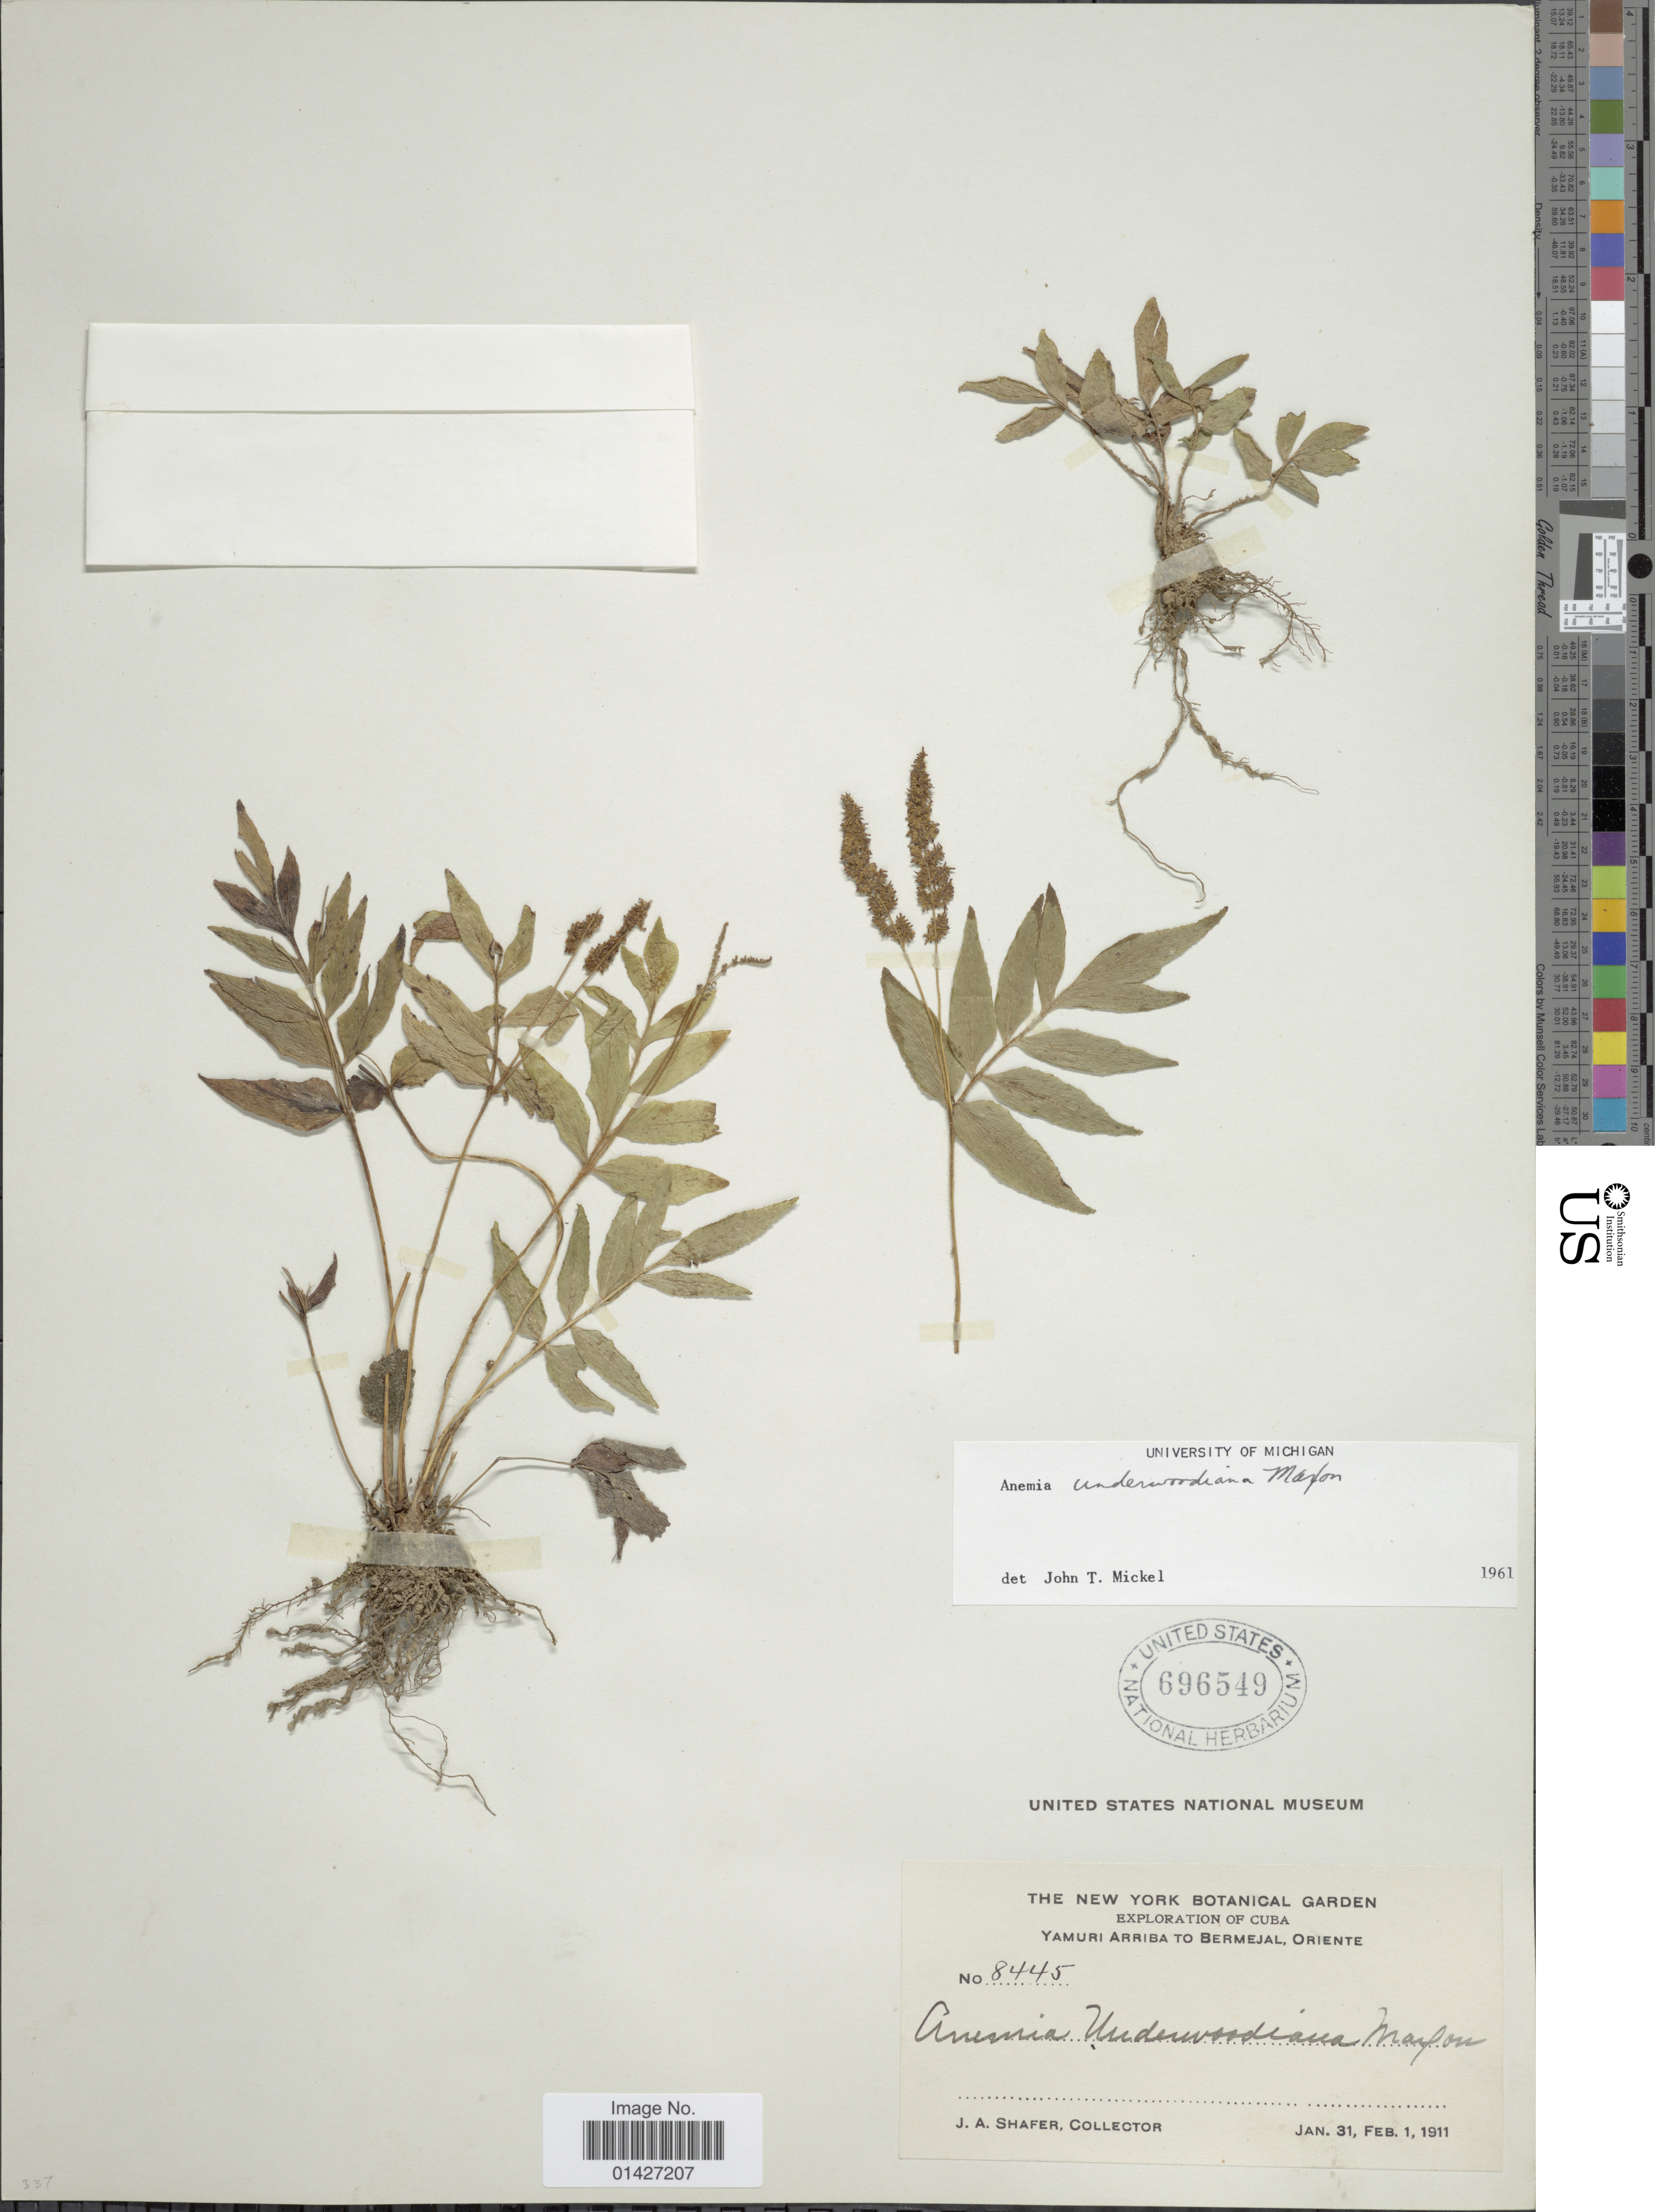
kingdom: Plantae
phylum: Tracheophyta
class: Polypodiopsida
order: Schizaeales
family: Anemiaceae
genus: Anemia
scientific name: Anemia underwoodiana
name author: Maxon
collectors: J. A. Shafer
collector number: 8445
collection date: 1911-01-31/1911-02-01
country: Cuba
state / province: Oriente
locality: Yamuri Arriba to Bermejal, Oriente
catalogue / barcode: US 696549